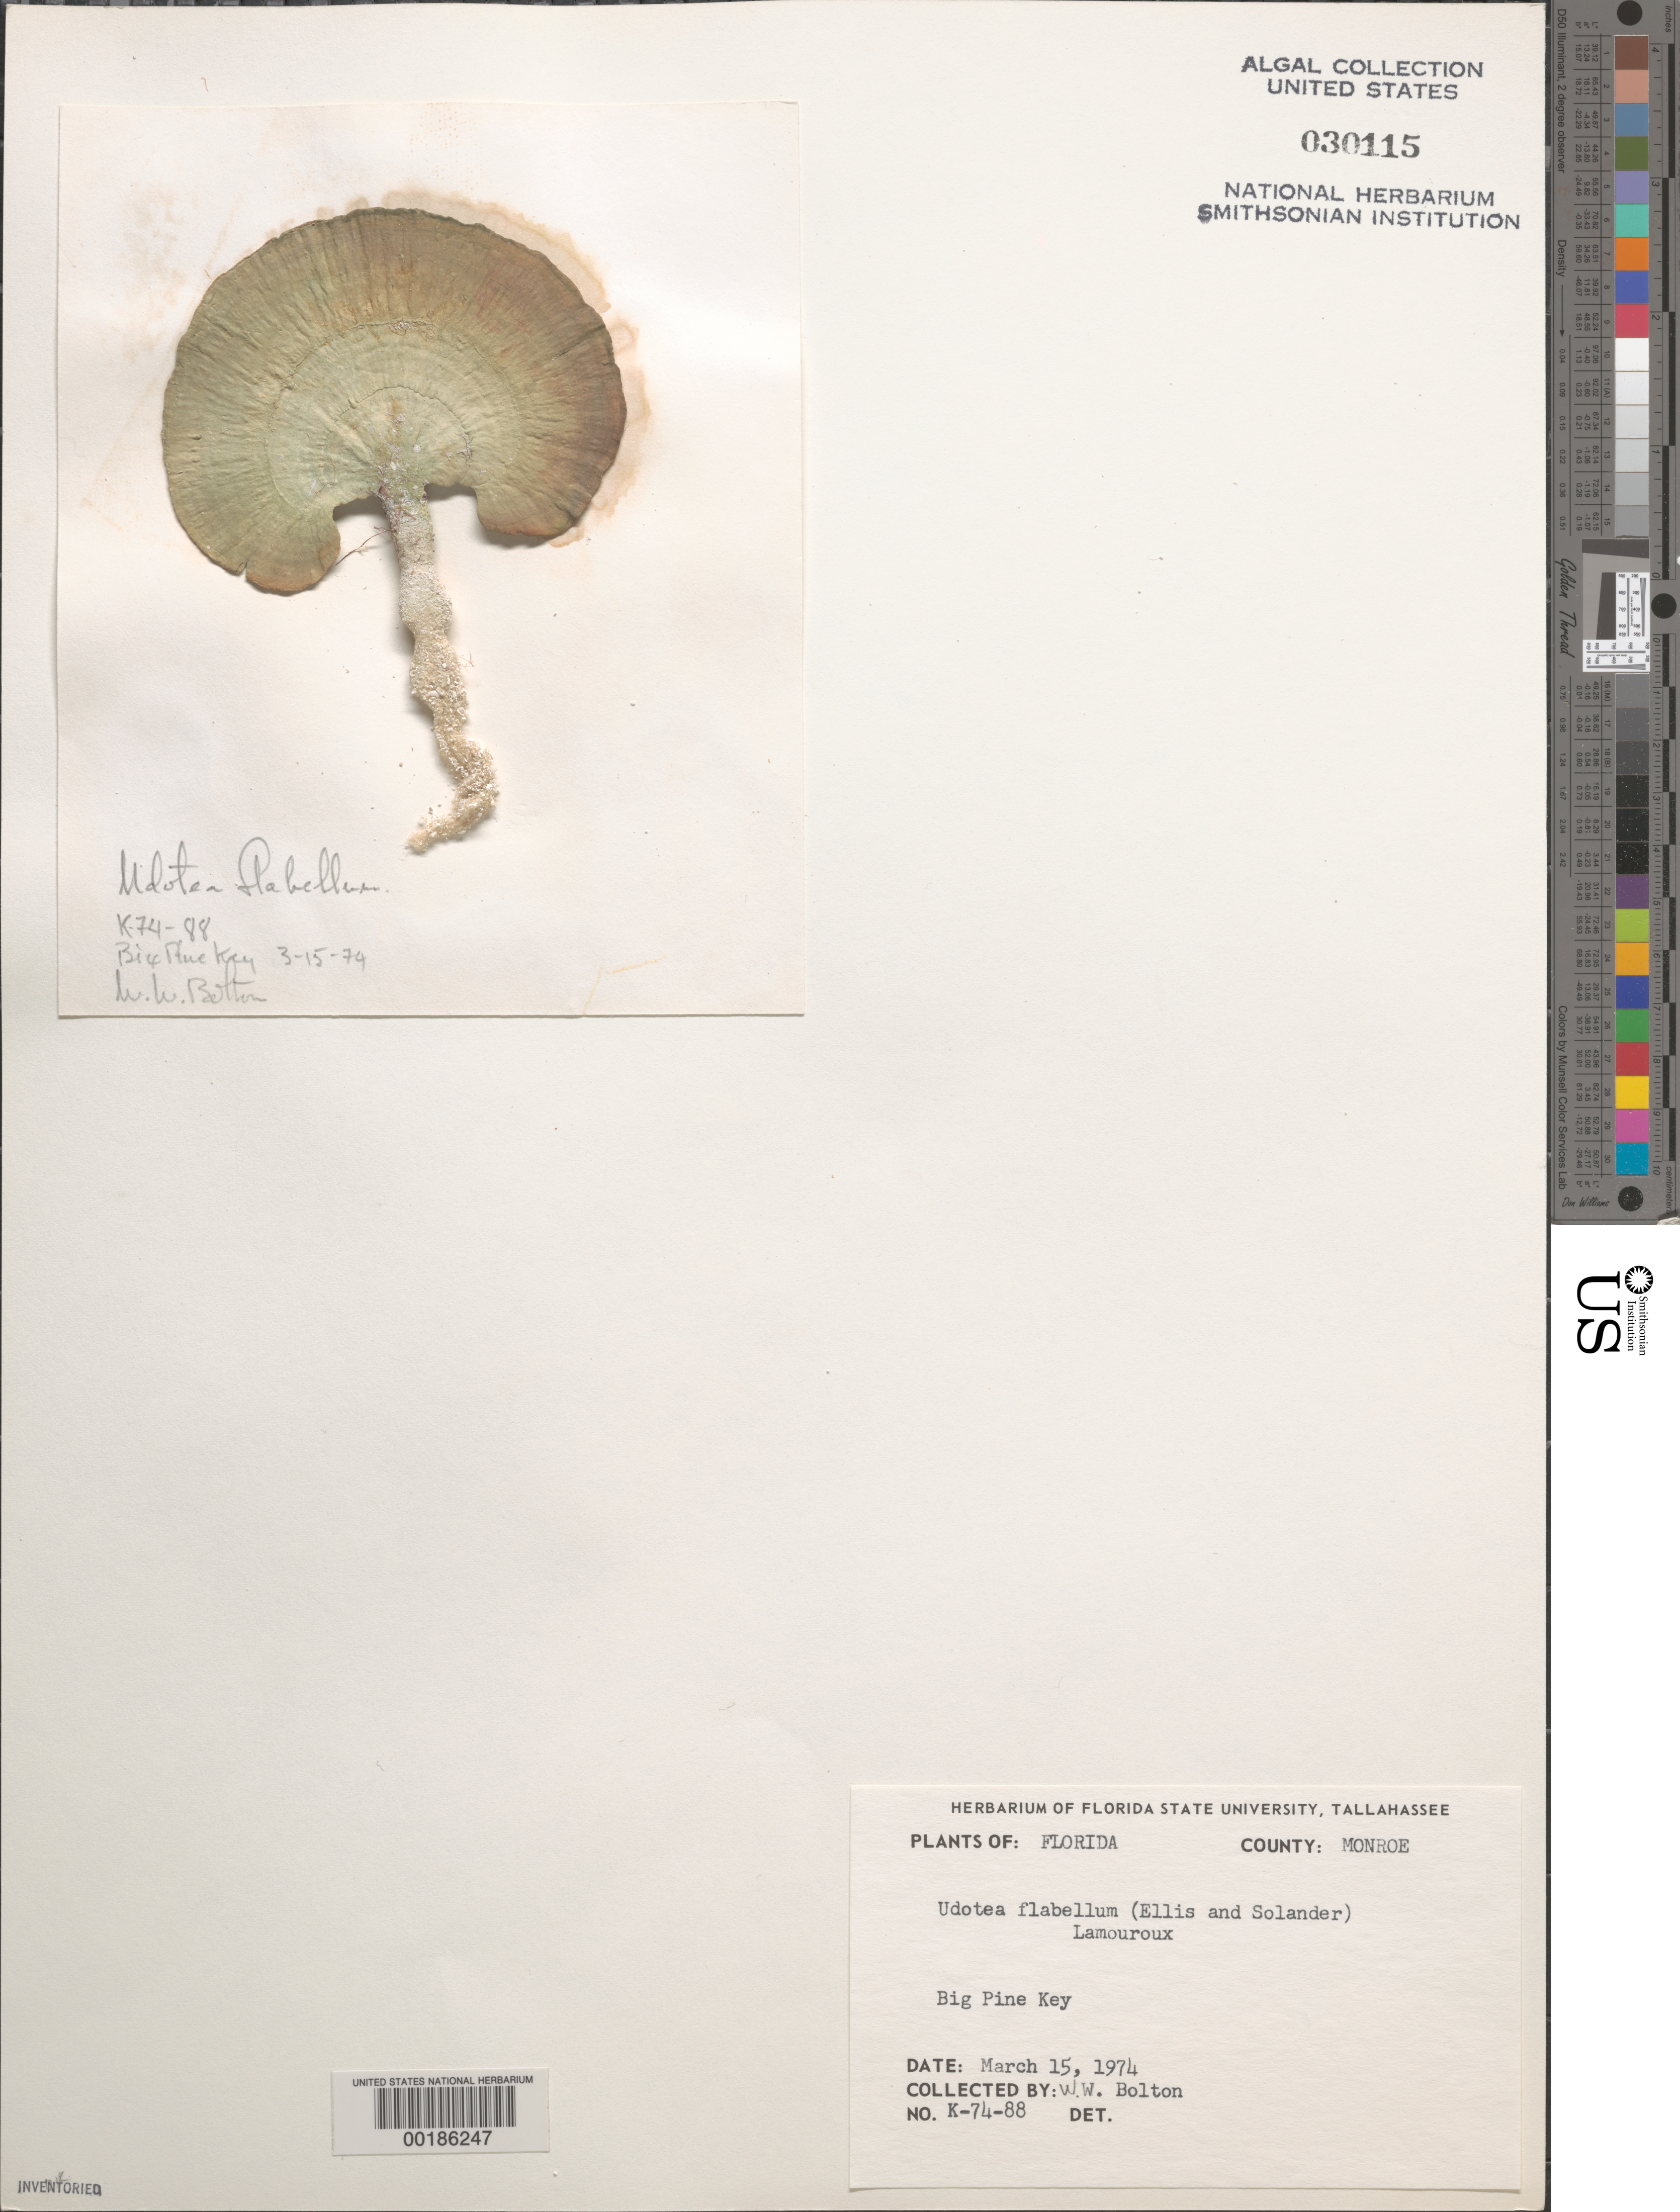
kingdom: Plantae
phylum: Chlorophyta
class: Ulvophyceae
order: Bryopsidales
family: Udoteaceae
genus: Udotea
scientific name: Udotea flabellum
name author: (J. Ellis & Sol.) M. Howe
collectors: W. Bolton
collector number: K-74-88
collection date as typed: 15 Mar 1974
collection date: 1974-03-15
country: United States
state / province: Florida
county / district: Monroe County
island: Big Pine Key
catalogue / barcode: US 30115